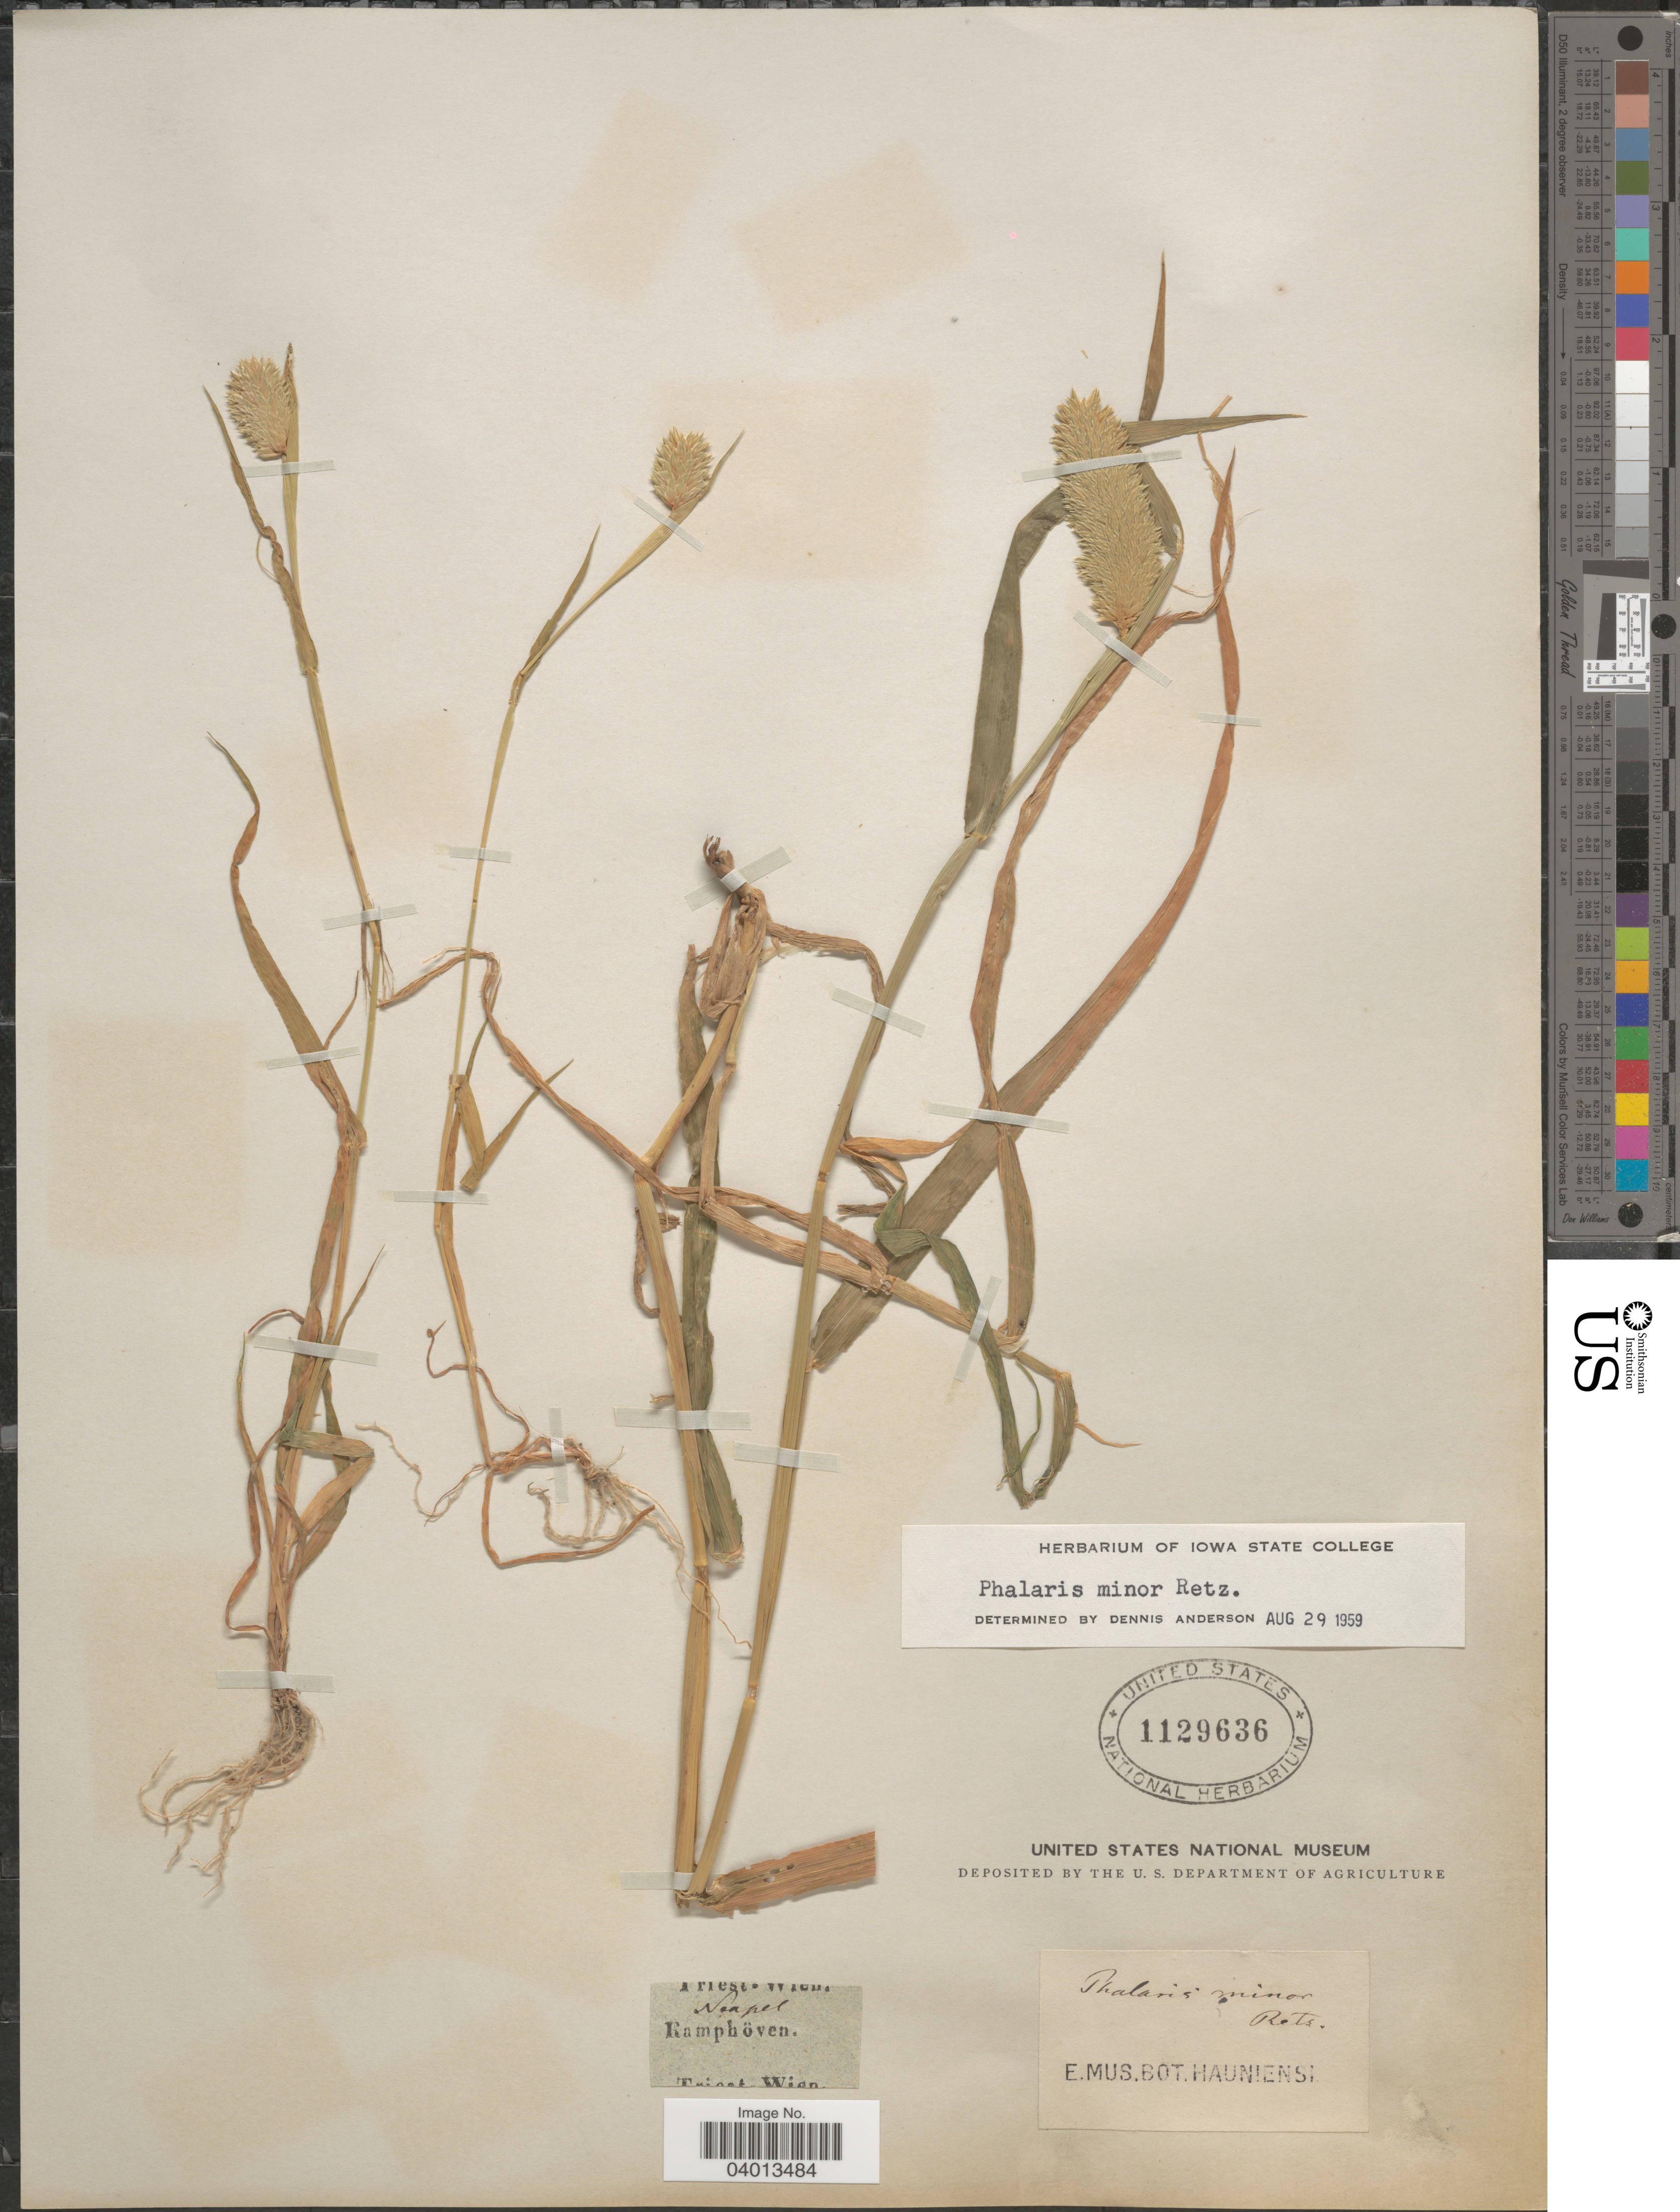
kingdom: Plantae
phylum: Tracheophyta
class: Liliopsida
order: Poales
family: Poaceae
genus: Phalaris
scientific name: Phalaris minor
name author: Retz.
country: Italy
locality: Neapel. Kamphöven.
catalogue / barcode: US 1129636